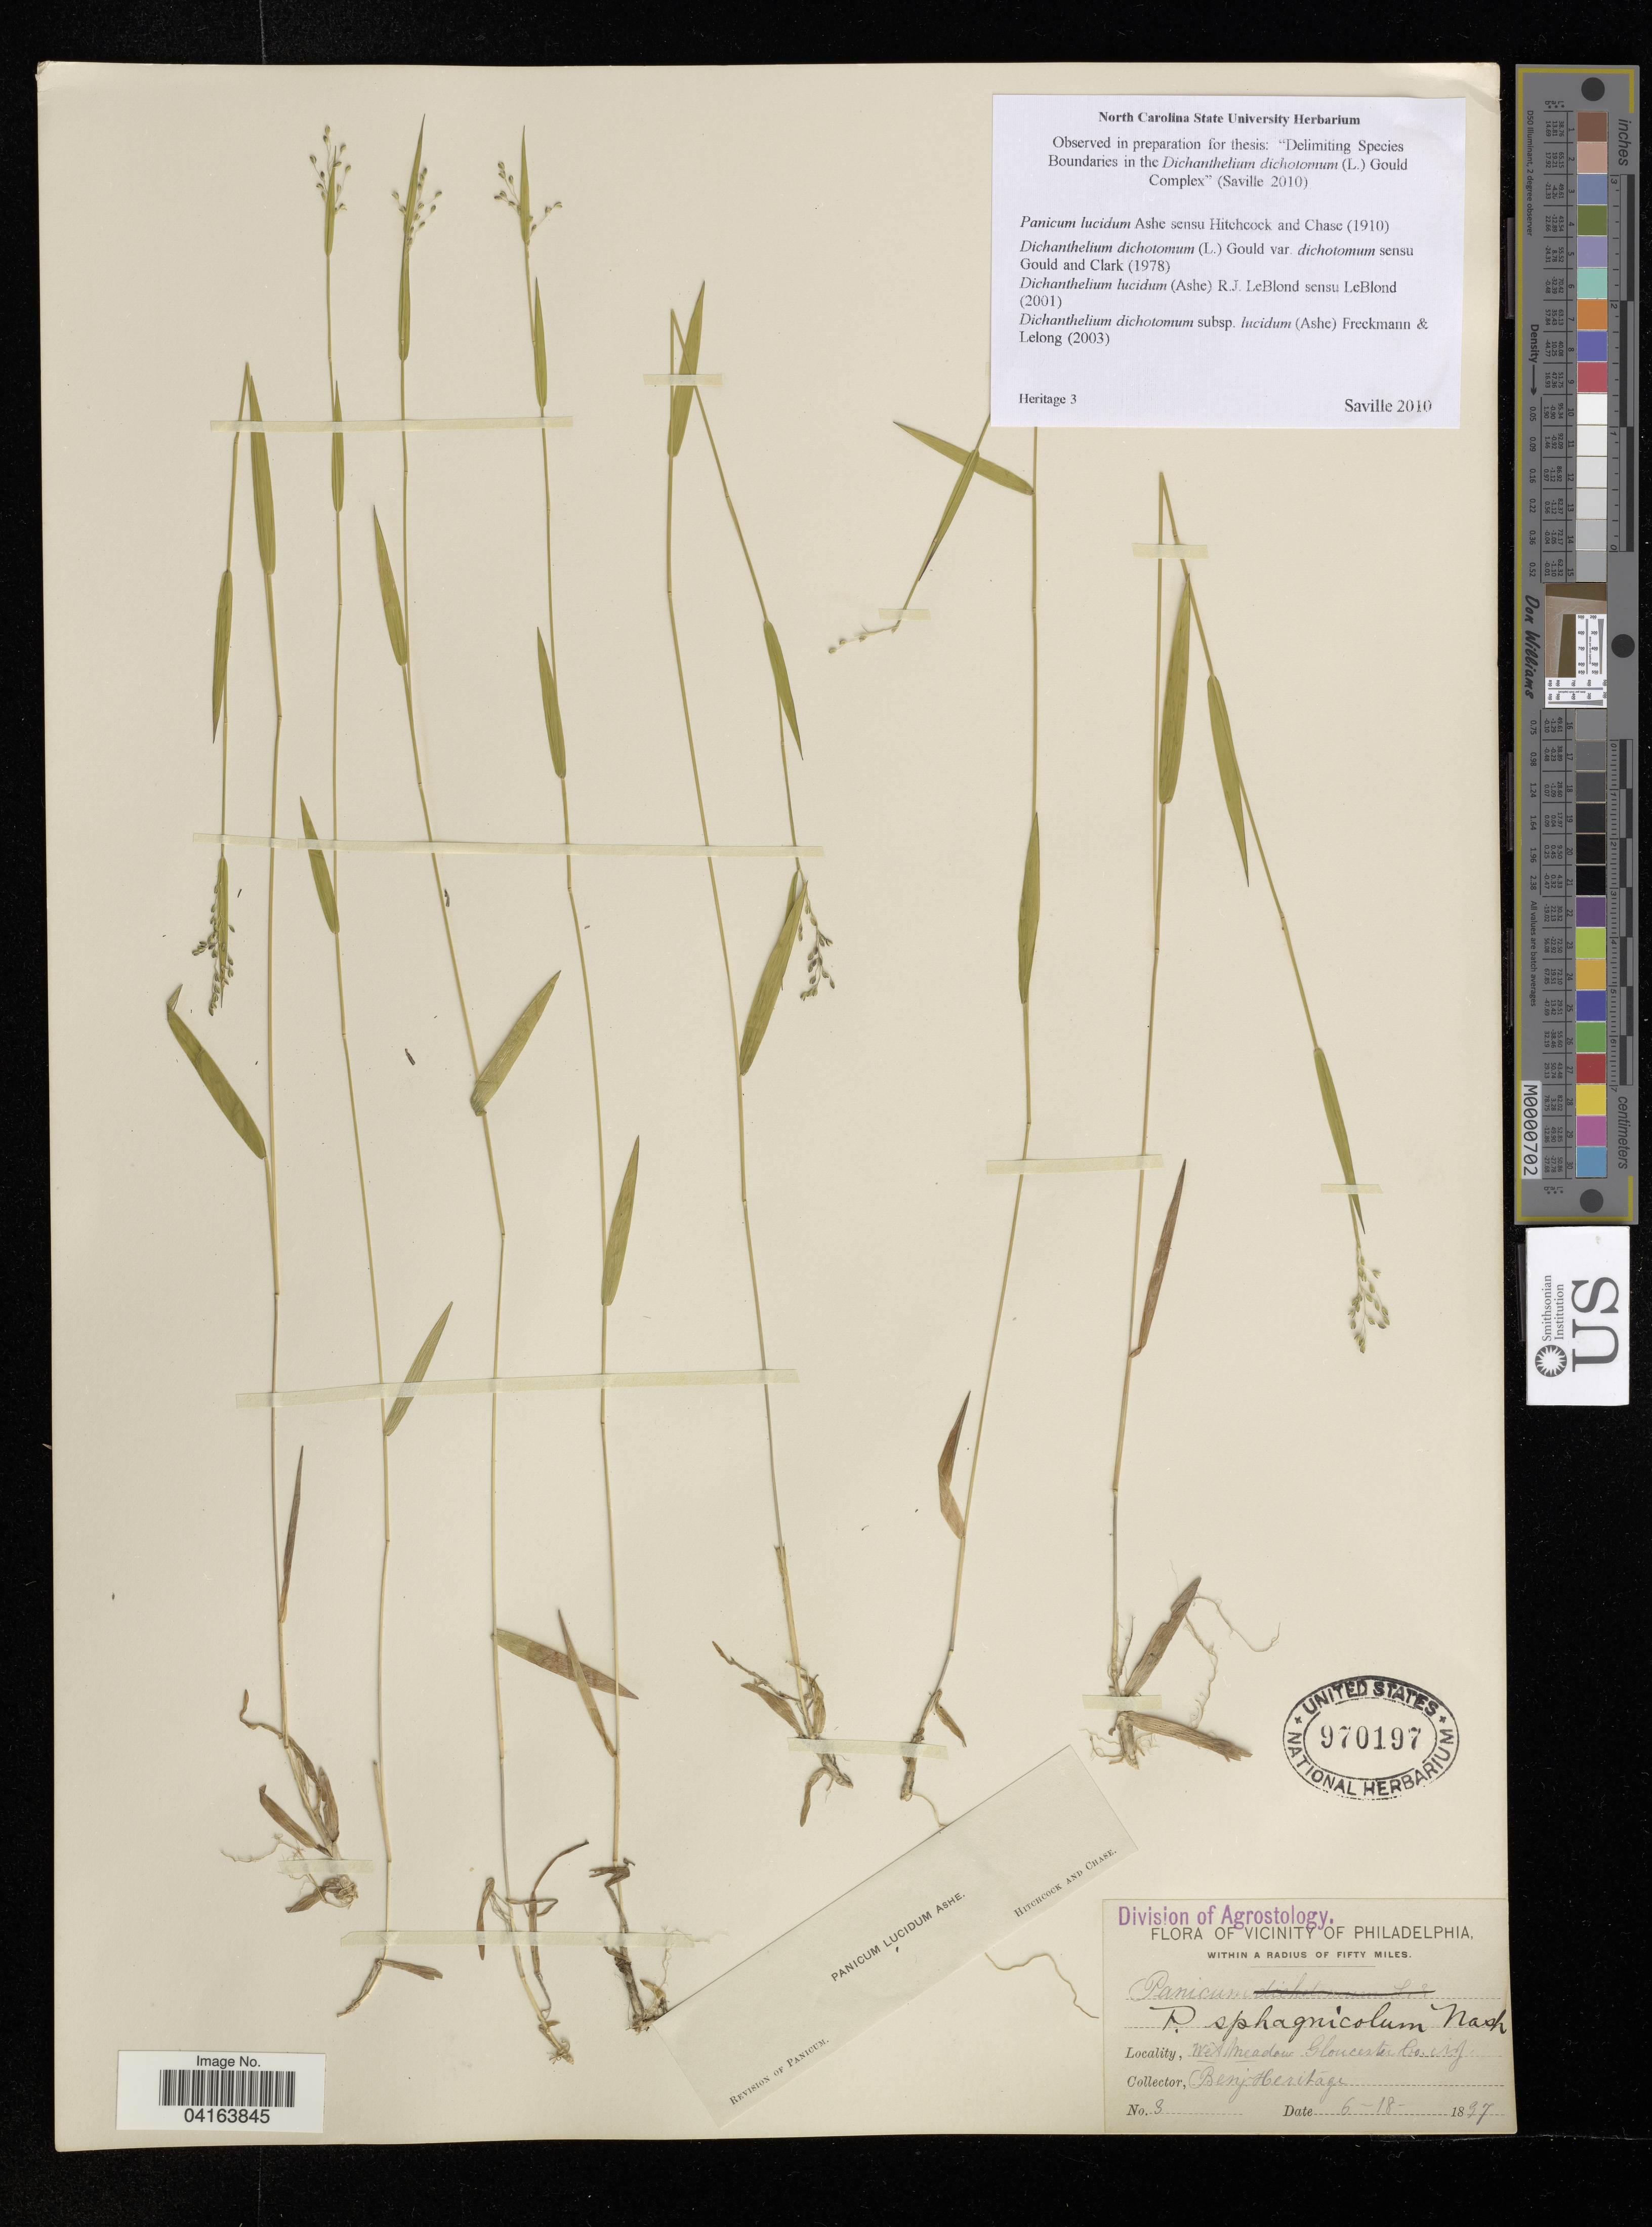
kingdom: Plantae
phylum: Tracheophyta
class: Liliopsida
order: Poales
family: Poaceae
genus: Dichanthelium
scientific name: Dichanthelium dichotomum subsp. lucidum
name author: (Ashe) Freckmann & Lelong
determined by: Saville, A. C., (NCSC), North Carolina State University (UNITED STATES)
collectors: Benj. Heritage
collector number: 3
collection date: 1897-06-18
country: United States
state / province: Pennsylvania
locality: Vicinity of Philadelphia, within a radius of fifty miles. Gloucester Co.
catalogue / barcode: US 970197